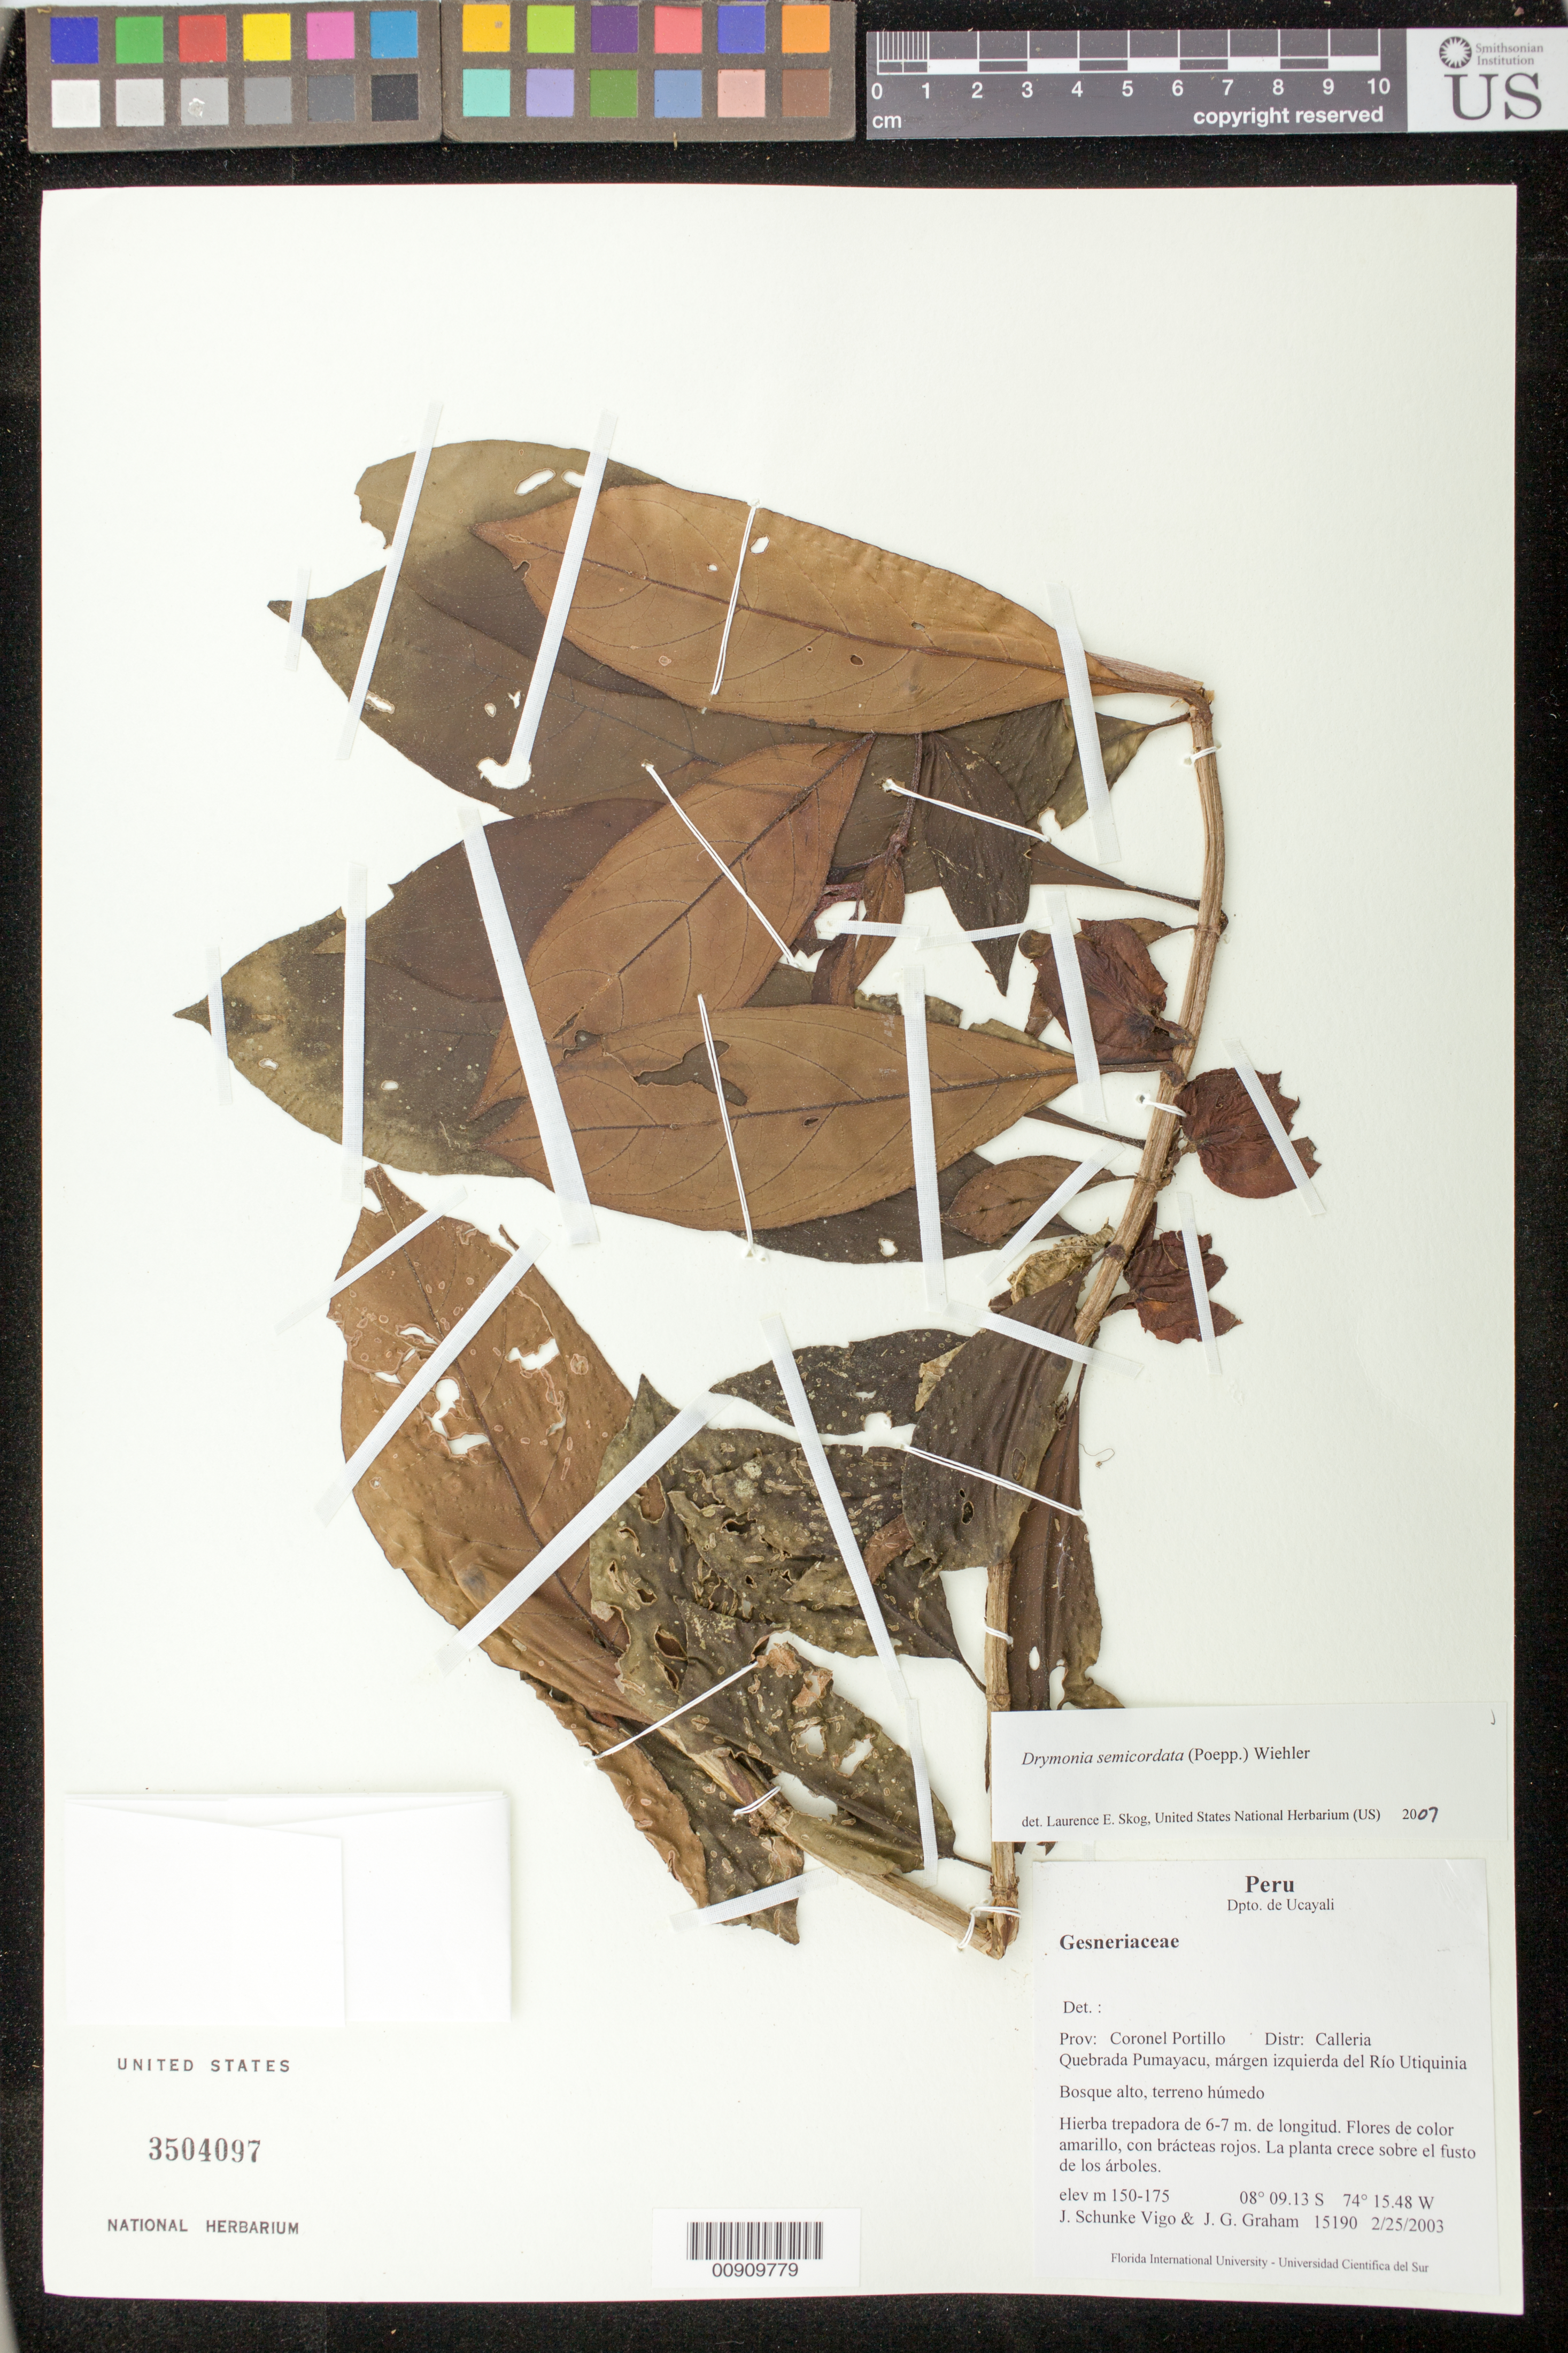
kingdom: Plantae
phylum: Tracheophyta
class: Magnoliopsida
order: Lamiales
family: Gesneriaceae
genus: Drymonia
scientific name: Drymonia semicordata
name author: (Poepp.) Wiehler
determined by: Skog, Laurence E.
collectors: J. Schunke Vigo & J. G. Graham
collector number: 15190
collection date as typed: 25 Feb 2003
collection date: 2003-02-25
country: Peru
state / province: Ucayali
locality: Prov. Coronel Portillo; Distr.: Calleria. Quebrada Pumayacu, márgen izquierda del Rio Utiquinia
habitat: Bosque alto, terreno húmedo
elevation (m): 150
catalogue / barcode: US 3504097